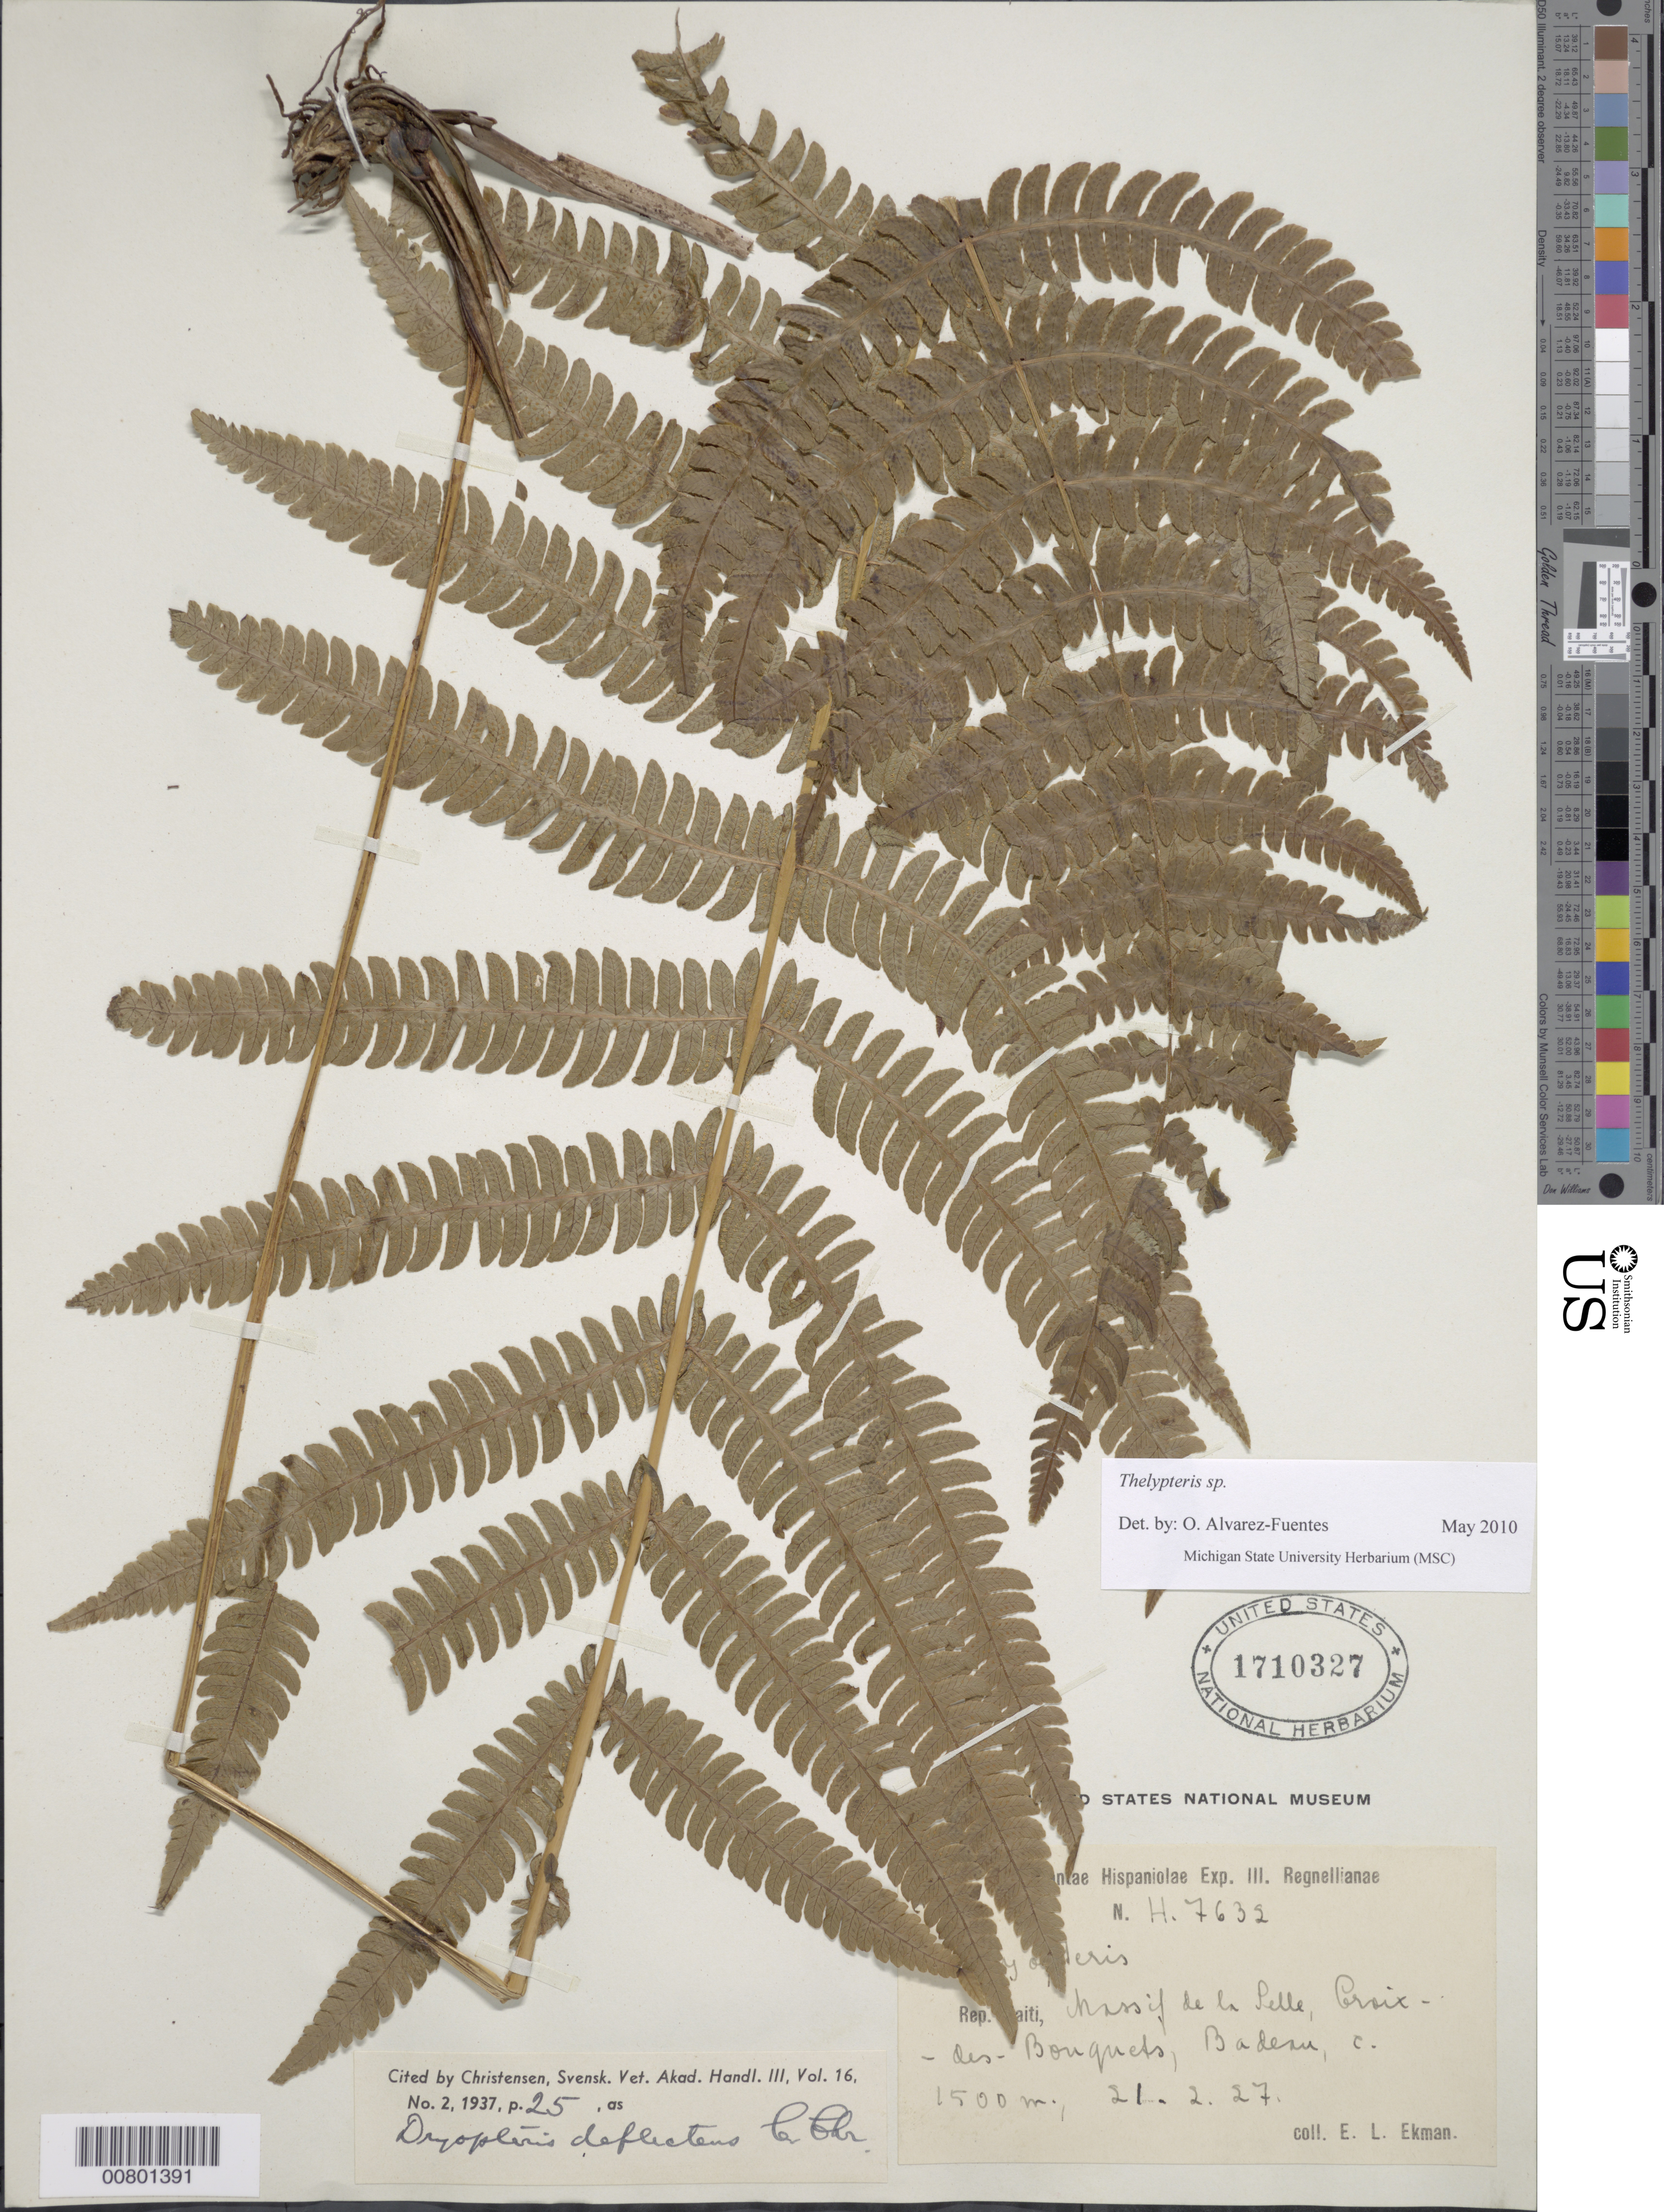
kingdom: Plantae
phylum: Tracheophyta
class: Polypodiopsida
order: Polypodiales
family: Thelypteridaceae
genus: Amauropelta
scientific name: Amauropelta sp.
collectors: E. L. Ekman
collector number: H 7632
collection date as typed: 21 Feb 1927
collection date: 1927-02-21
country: Haiti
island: Hispaniola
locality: Massif de la Selle, Croix-des-Bouquets, Badeau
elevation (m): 1500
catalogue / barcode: US 1710327